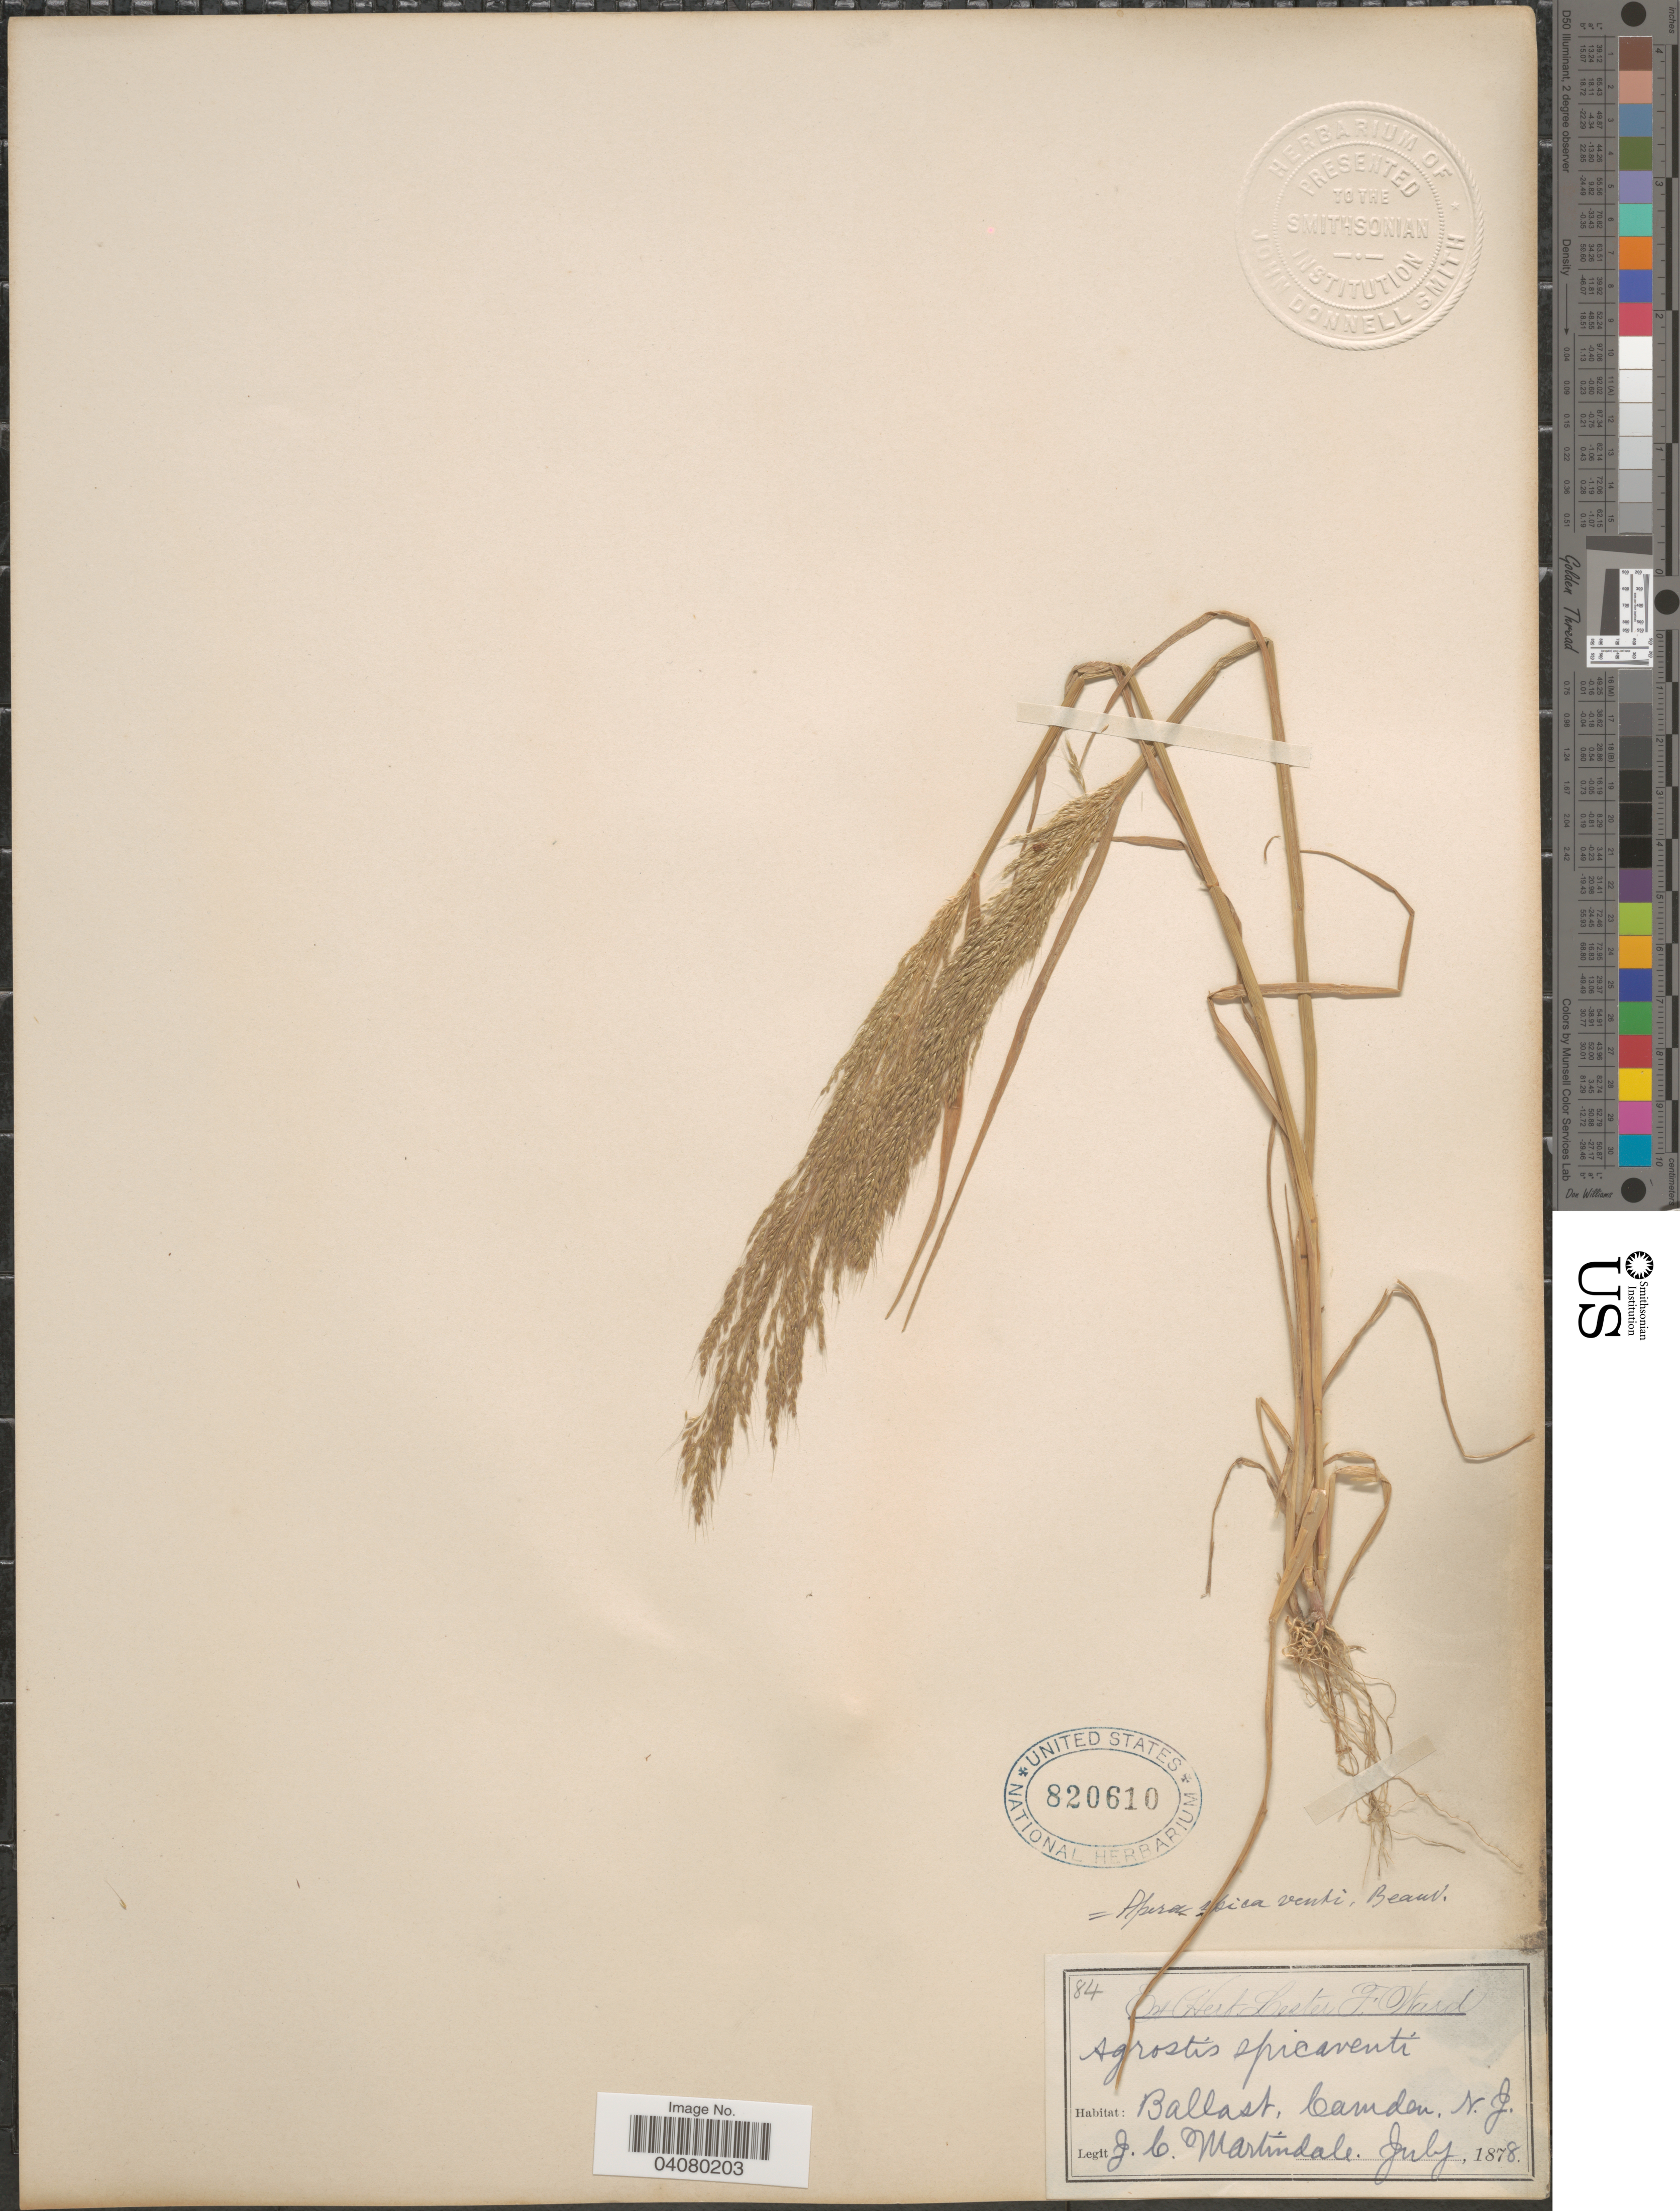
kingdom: Plantae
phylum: Tracheophyta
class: Liliopsida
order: Poales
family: Poaceae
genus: Apera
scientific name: Apera spica-venti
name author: (L.) P. Beauv.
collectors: I. C. Martindale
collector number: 84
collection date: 1878-07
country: United States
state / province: New Jersey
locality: Ballast, Camden.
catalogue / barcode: US 820610